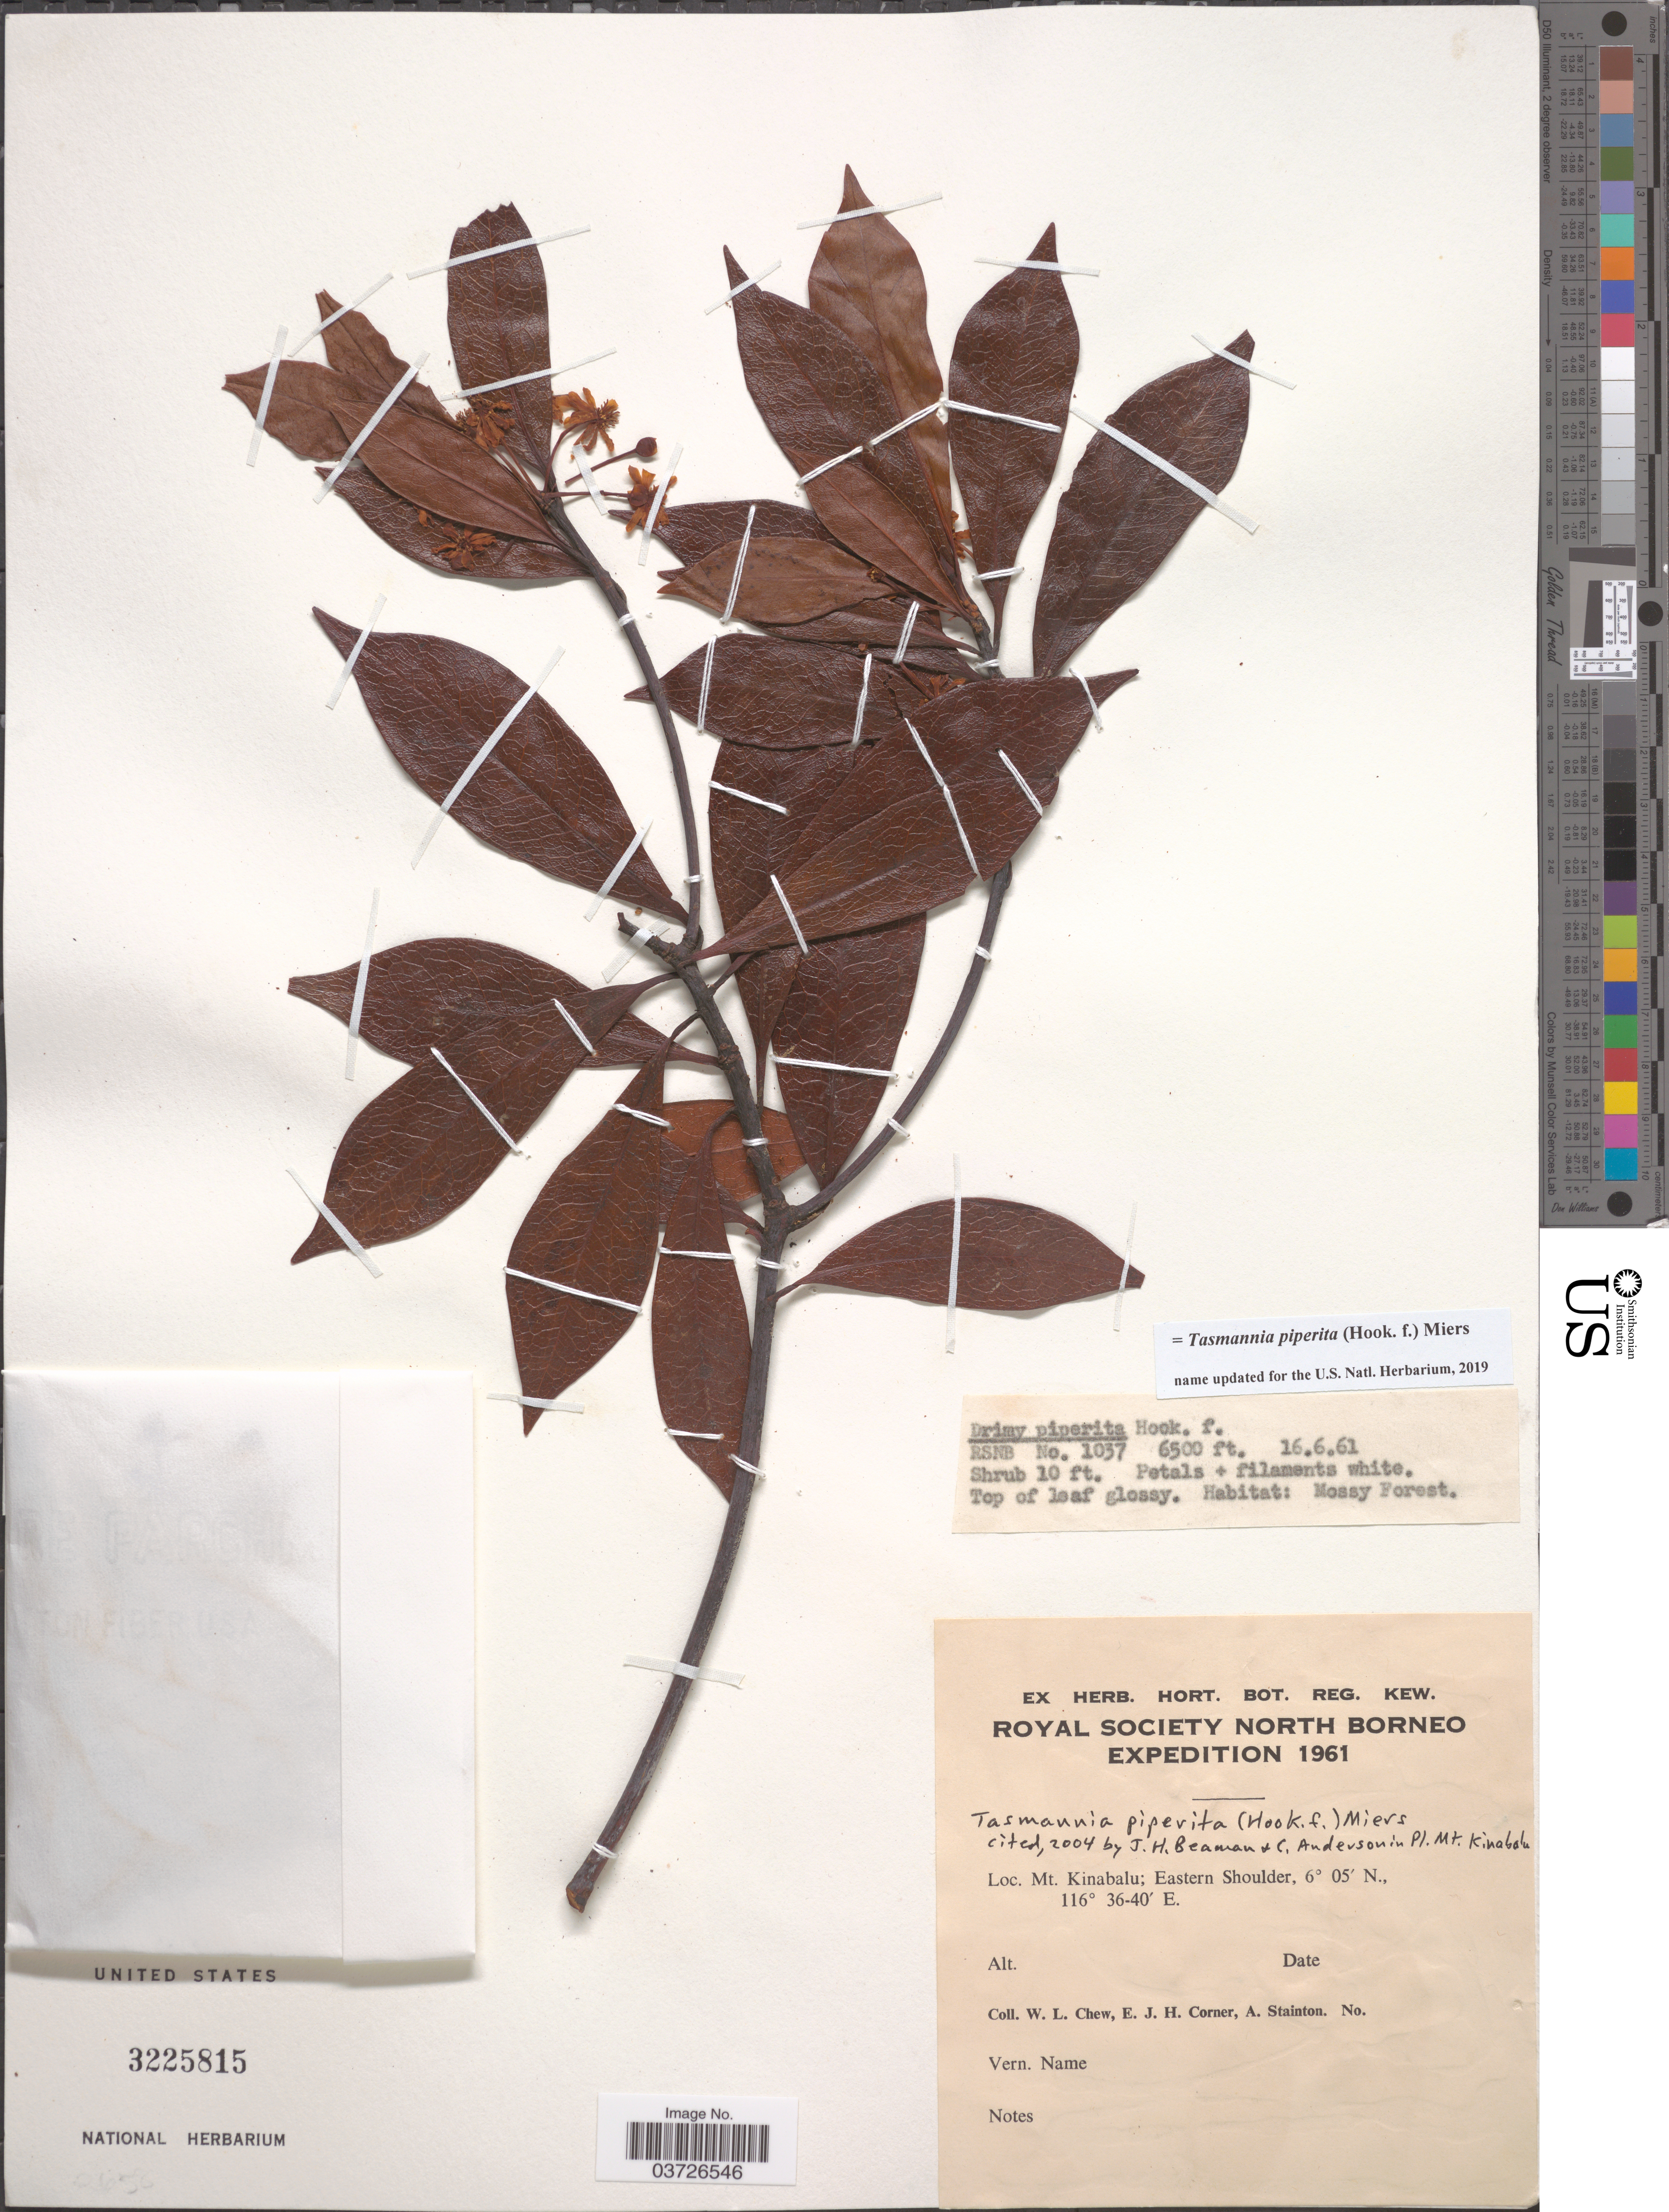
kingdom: Plantae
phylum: Tracheophyta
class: Magnoliopsida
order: Canellales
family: Winteraceae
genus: Tasmannia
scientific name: Tasmannia piperita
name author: (Hook. f.) Miers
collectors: W. Chew, E. Corner & A. Stainton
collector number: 1037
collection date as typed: Transcribed d/m/y: 16/6/61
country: Malaysia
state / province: Sabah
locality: North Borneo. Mt. Kinabalu; Eastern Shoulder.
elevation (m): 1981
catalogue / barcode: US 3225815